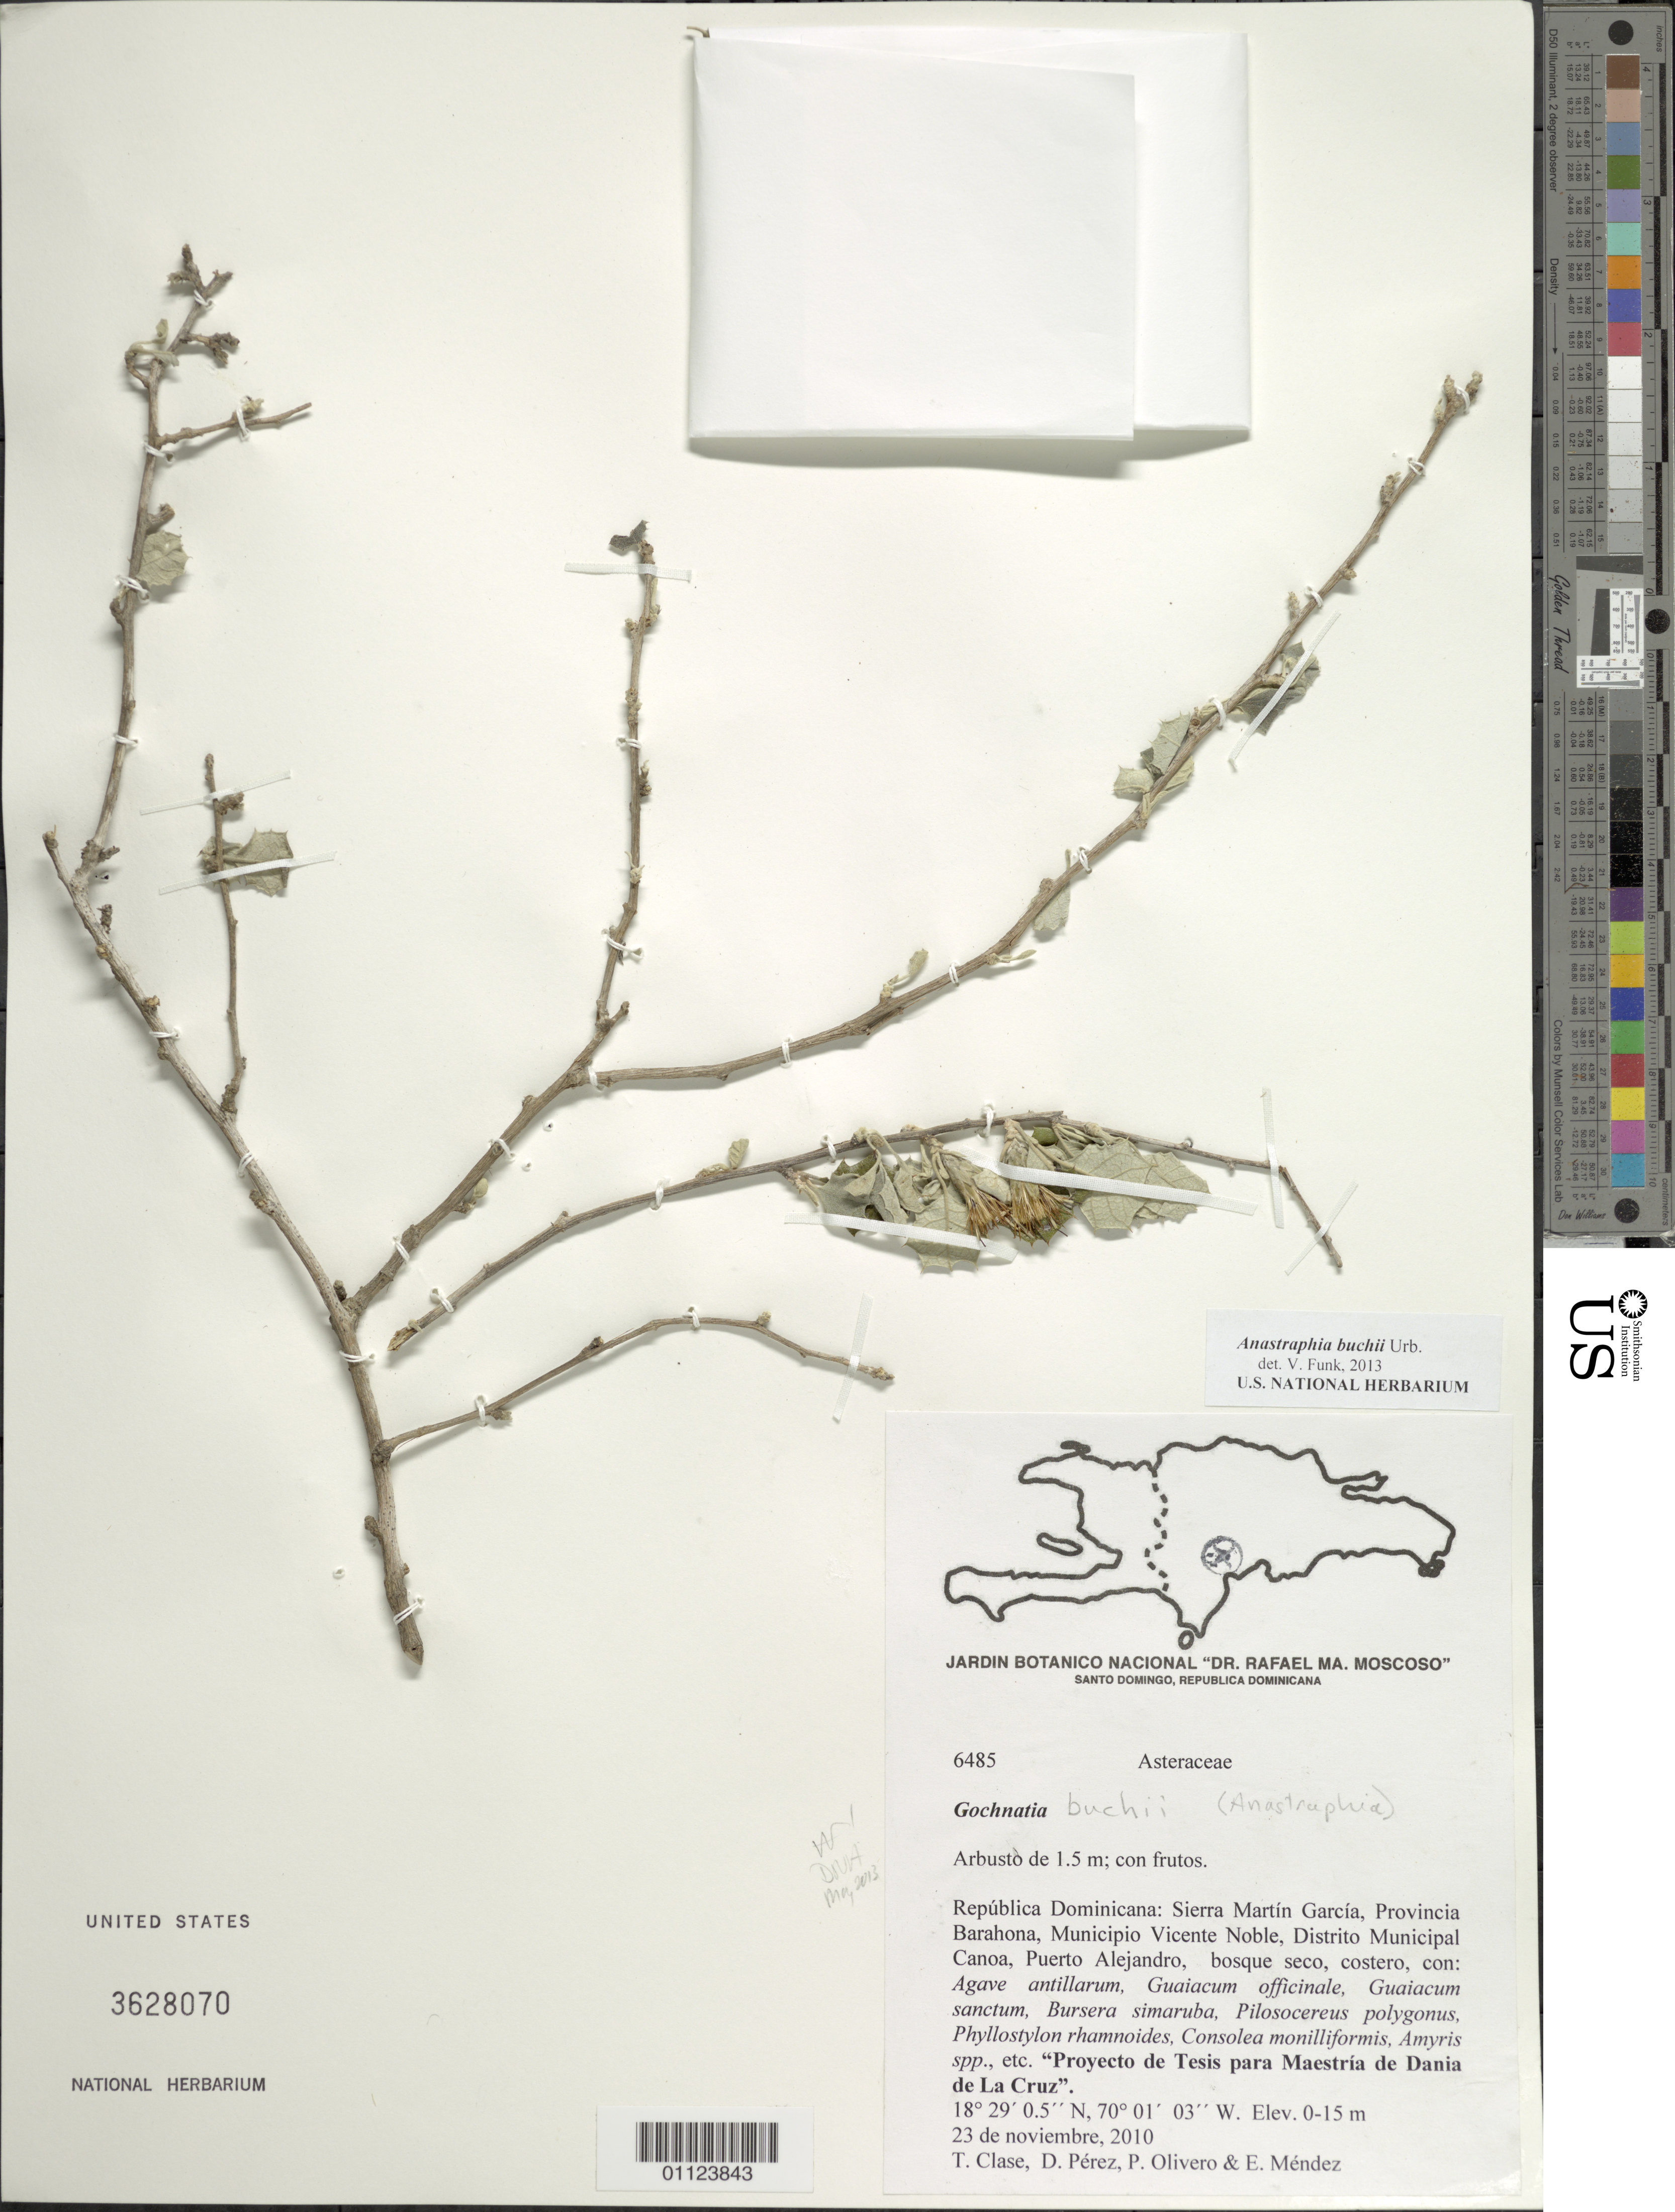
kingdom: Plantae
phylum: Tracheophyta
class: Magnoliopsida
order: Asterales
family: Asteraceae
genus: Anastraphia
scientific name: Anastraphia buchii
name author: Urb.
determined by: Funk, Vicki A., (BOT), Smithsonian Institution - National Museum of Natural History (UNITED STATES)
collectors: T. Clase, D. Perez, P. Olivero & E. Méndez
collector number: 6485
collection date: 2010-11-23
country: Dominican Republic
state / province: Barahona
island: Hispaniola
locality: Sierra Martín García, Municipio Vicente noble, Distrito Municipal Canoa, Puerto Alejandro.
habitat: Bosque seco, costero, con: Agave antillarum, Guaiacum officinale, Guaiacum sanctum, Bursera simaruba, Pilosocereus polygonas, Phyllostylon rhamnoides, Consolea monilliformis, Amyris spp., etc.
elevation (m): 0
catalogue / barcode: US 3628070